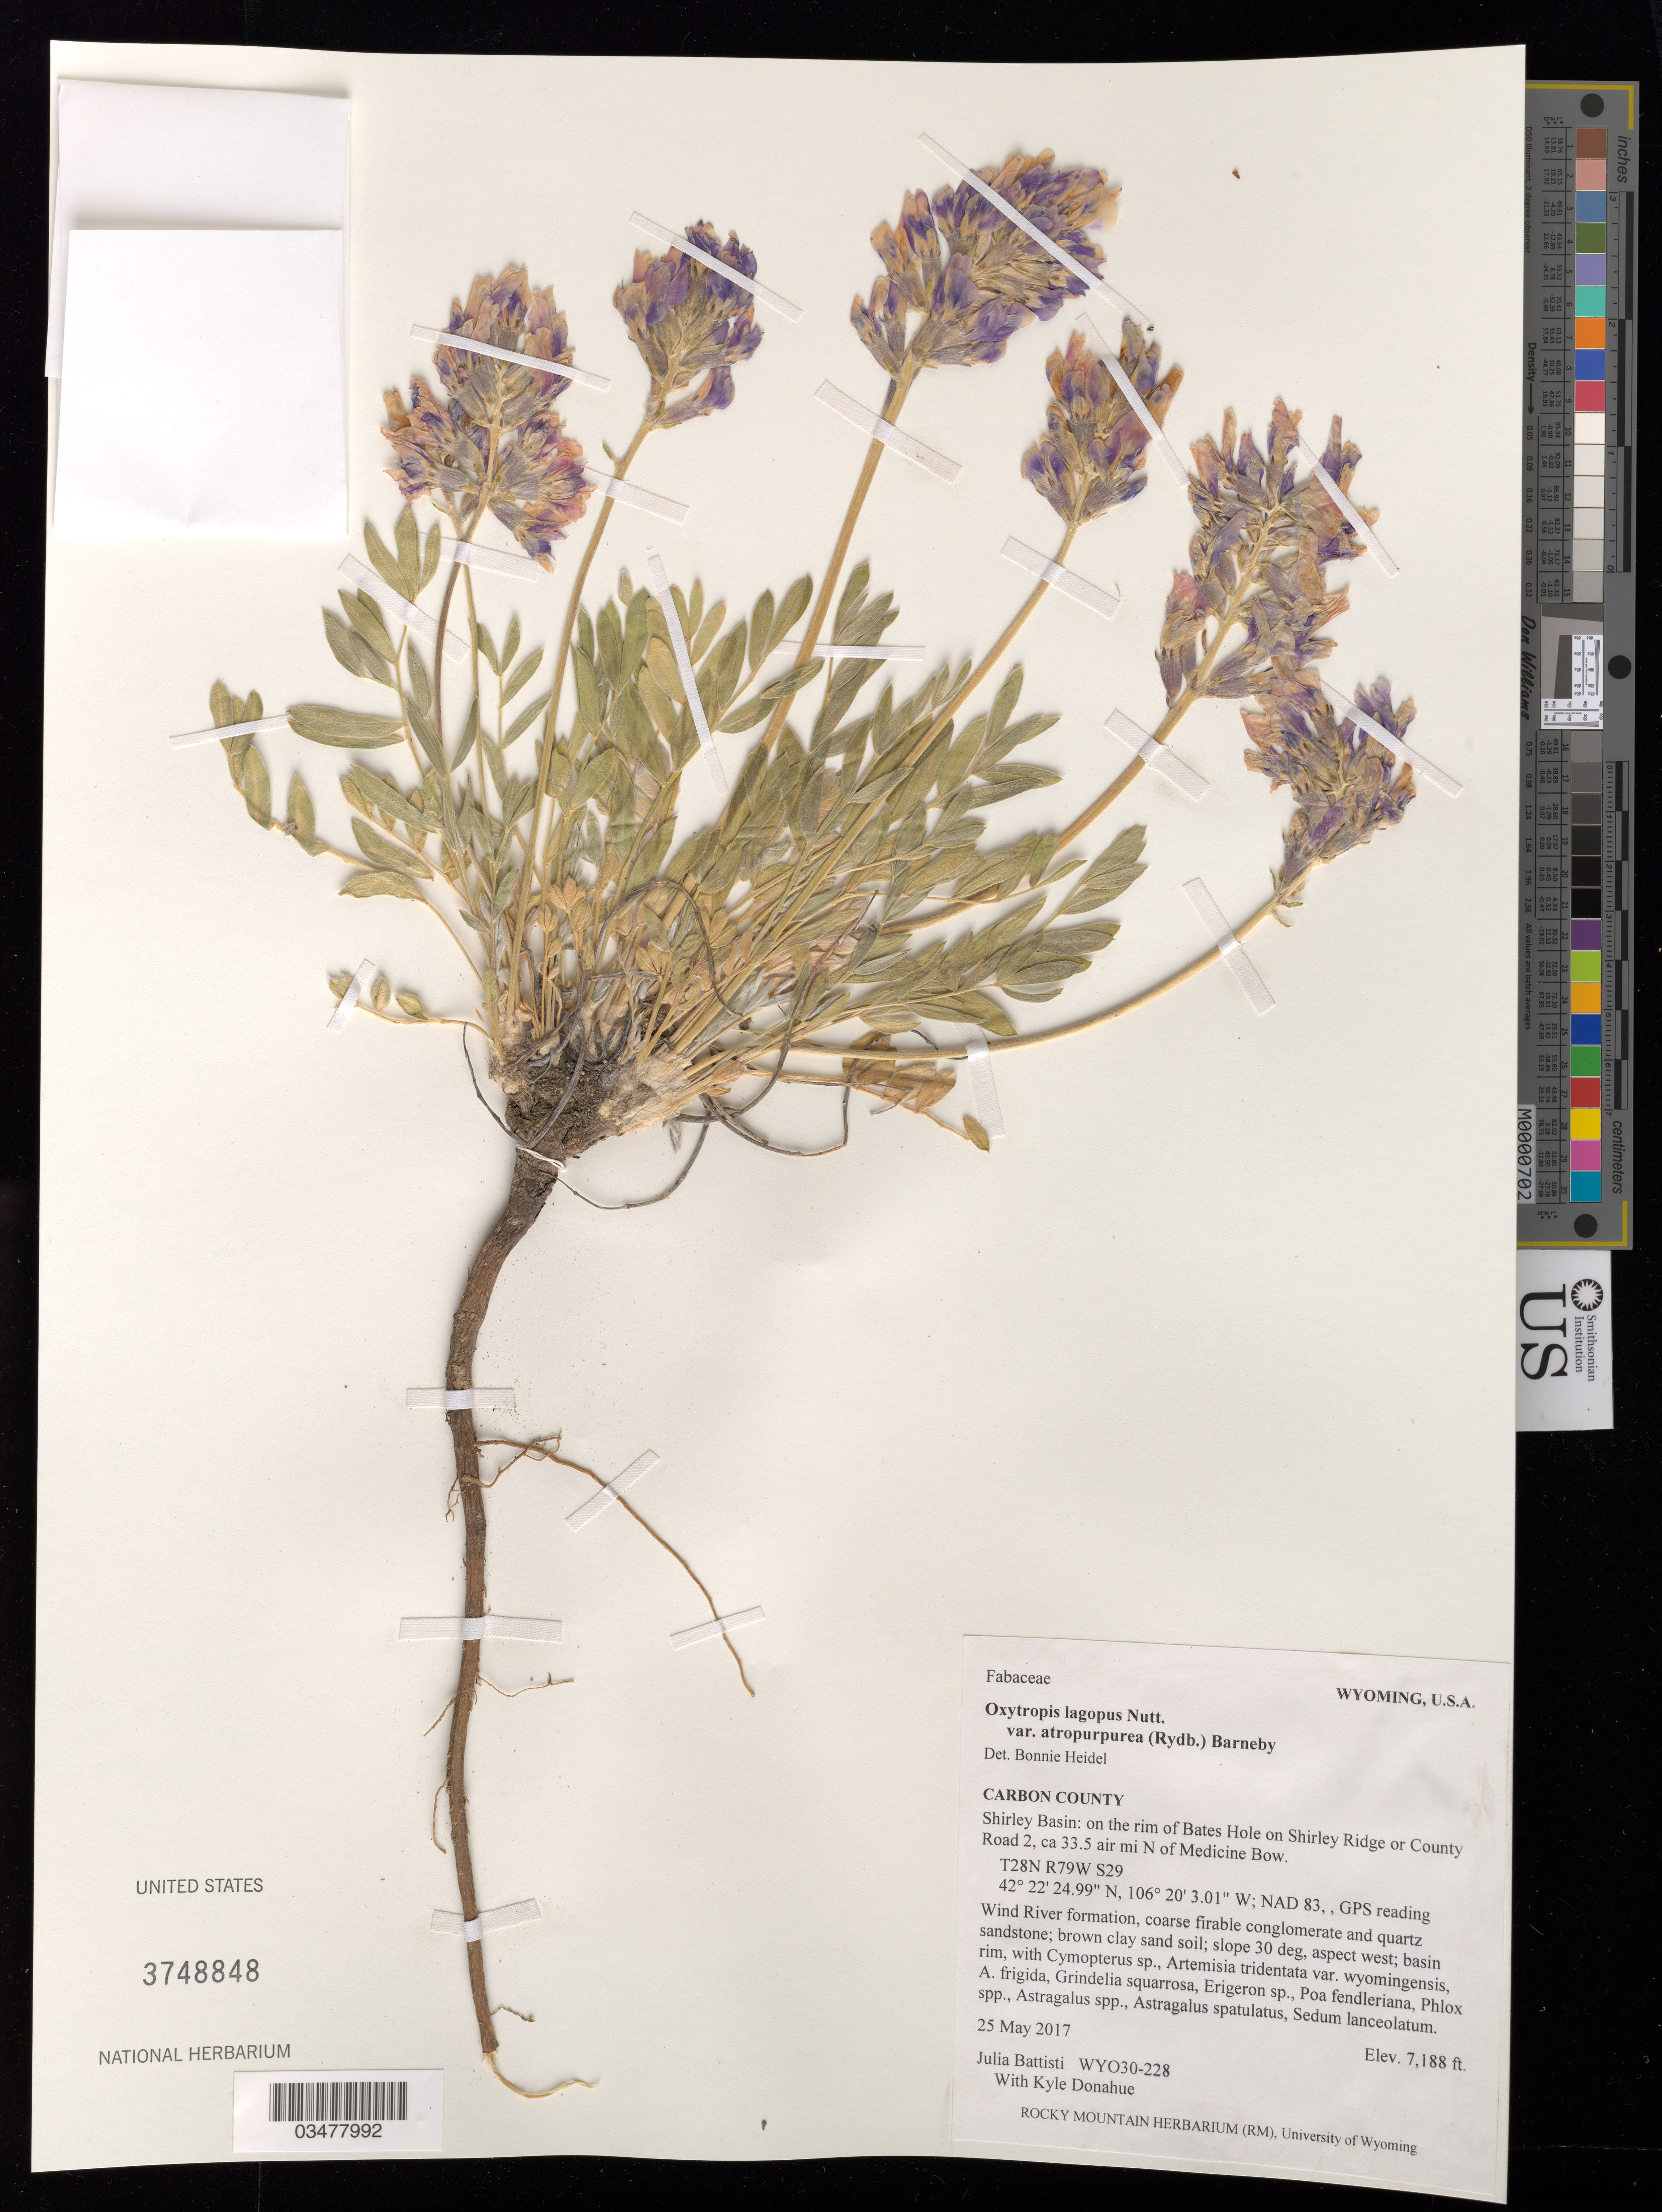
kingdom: Plantae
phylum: Tracheophyta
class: Magnoliopsida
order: Fabales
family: Fabaceae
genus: Oxytropis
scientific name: Oxytropis lagopus var. atropurpurea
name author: (Rydb.) Barneby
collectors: J. Battisti & K. Donahue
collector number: WY030-228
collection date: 2017-05-25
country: United States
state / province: Wyoming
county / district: Carbon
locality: Shirley Basin, on the rim of Bates Hole on Shirley Ridge. T28N R79W S29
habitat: Loamy. With Erigeron sp., Phlox sp., Astragalus sp., Sedum lanceolatum, ect.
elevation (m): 2191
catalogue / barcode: US 3748848